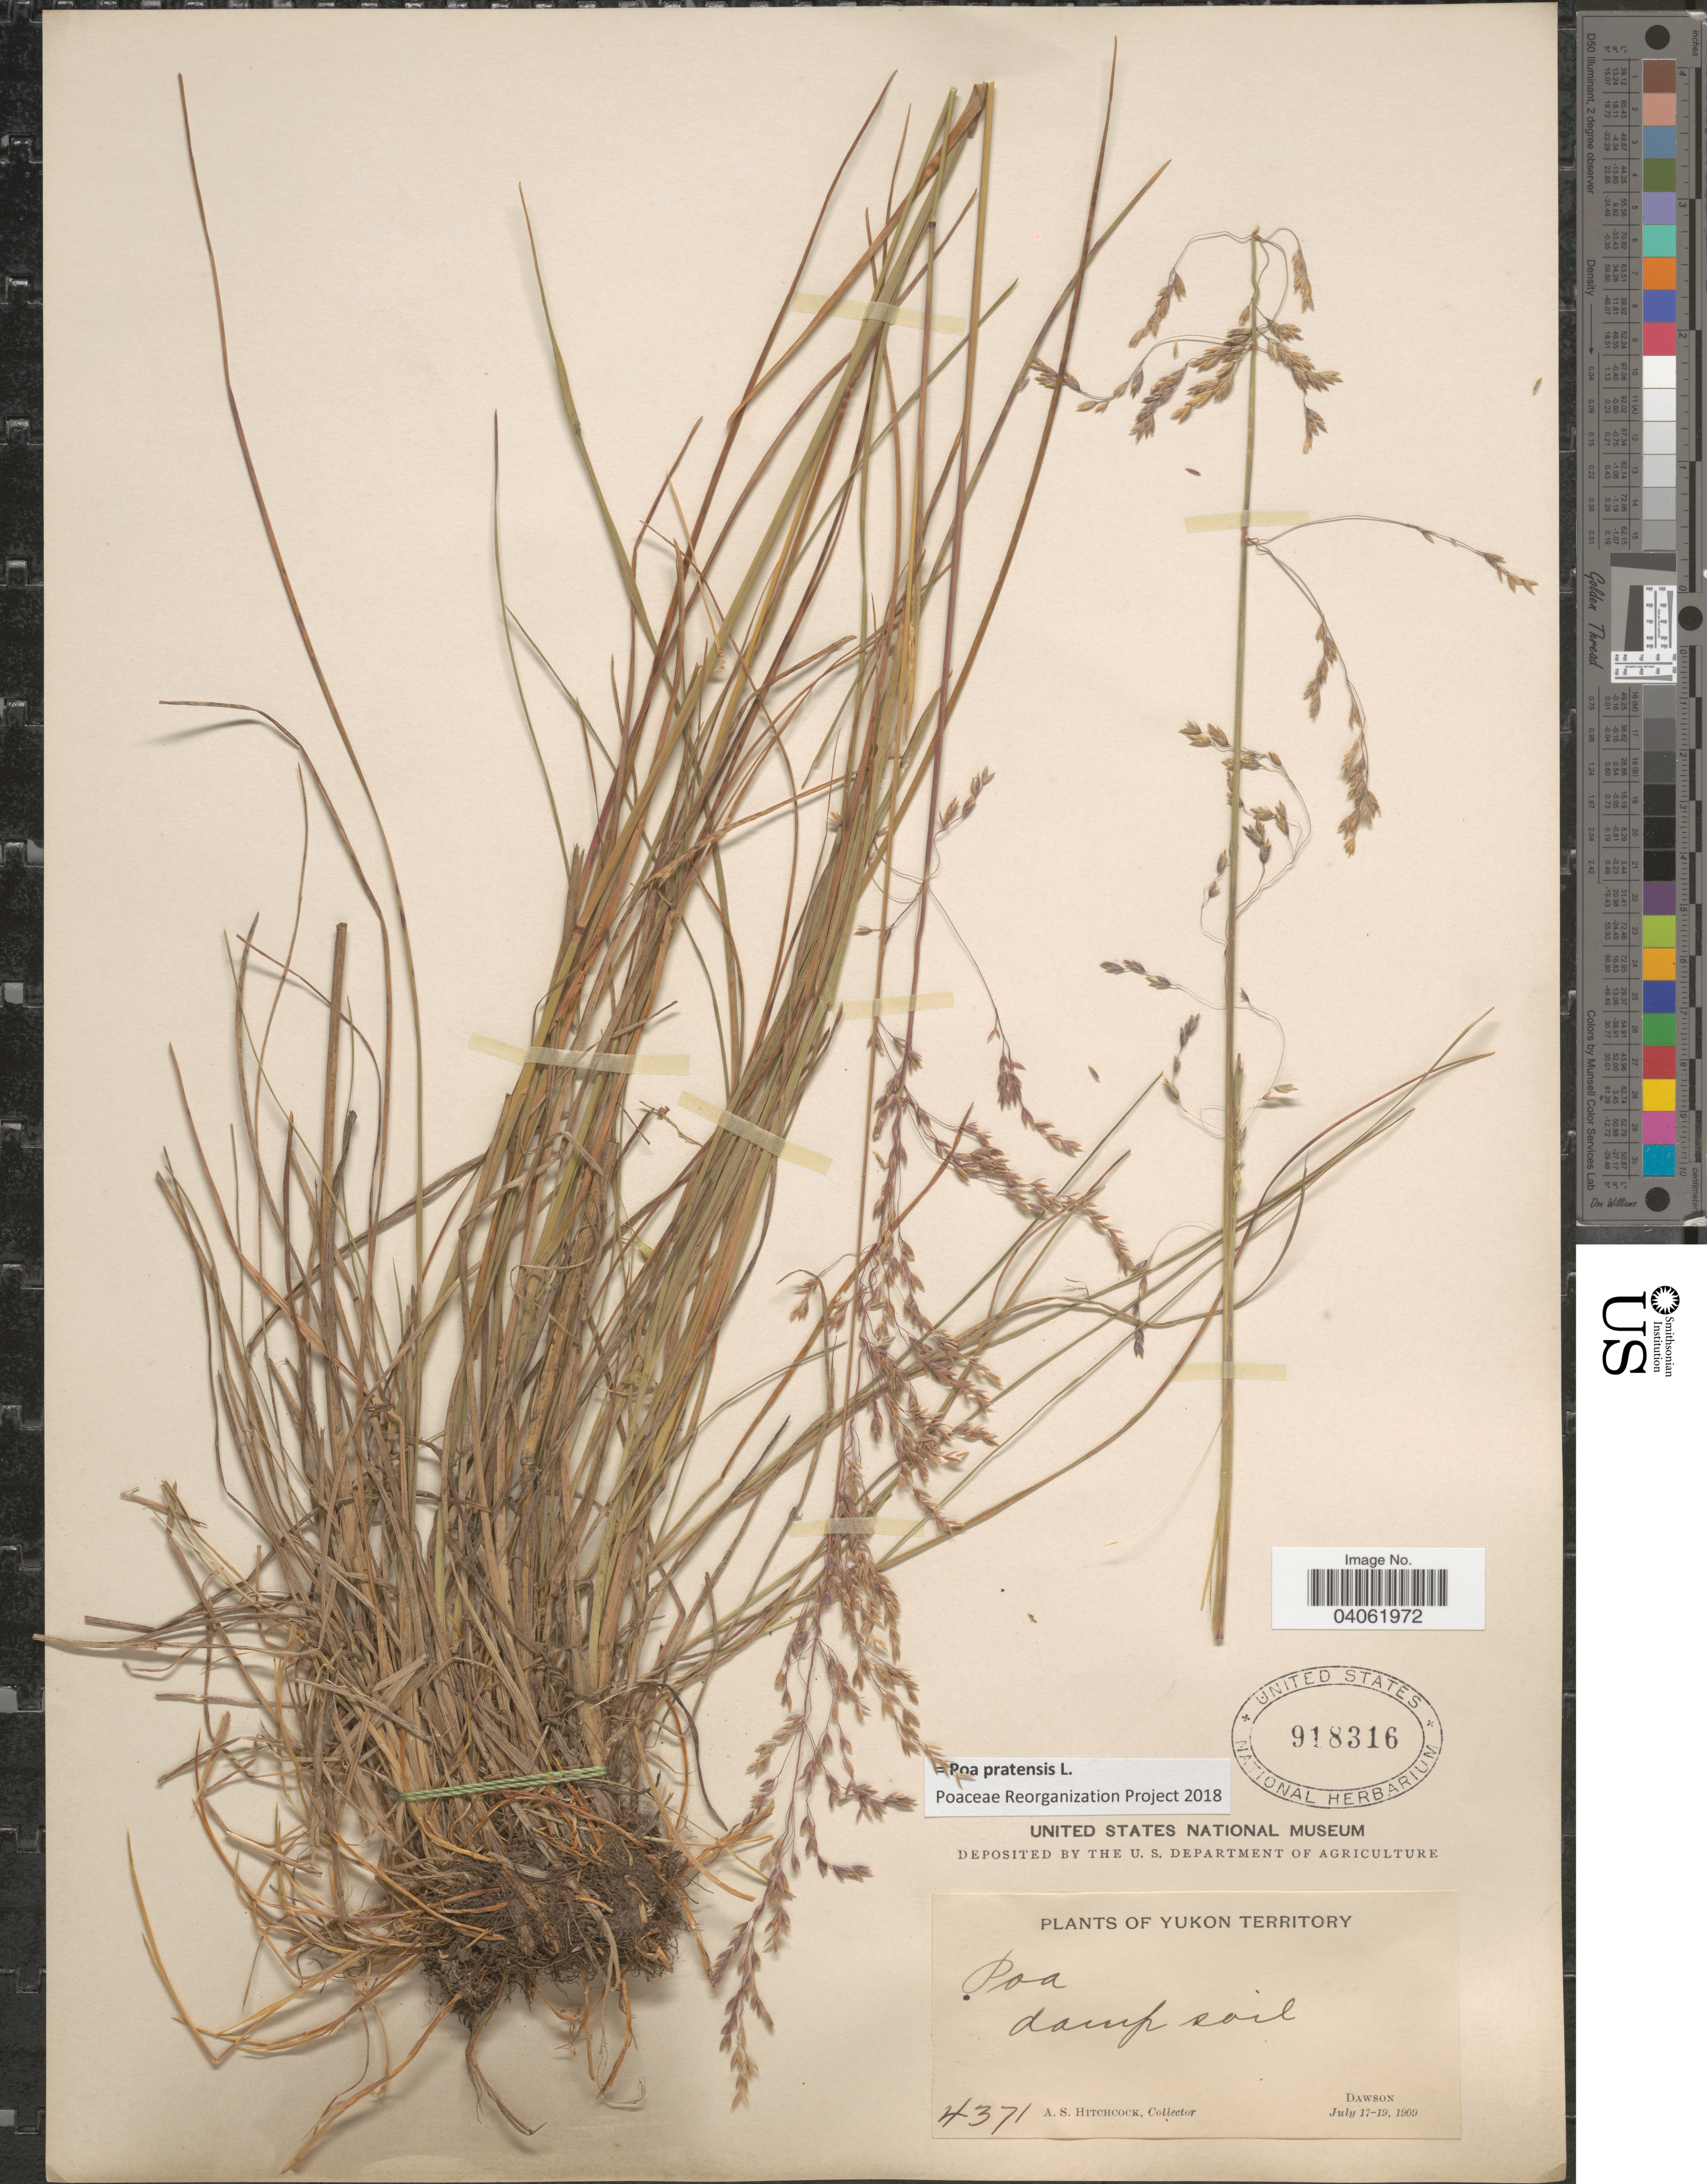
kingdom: Plantae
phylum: Tracheophyta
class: Liliopsida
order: Poales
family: Poaceae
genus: Poa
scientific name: Poa pratensis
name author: L.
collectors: A. S. Hitchcock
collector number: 4371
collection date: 1909-07-17/1909-07-19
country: Canada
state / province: Yukon Territory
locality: Dawson.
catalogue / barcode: US 918316